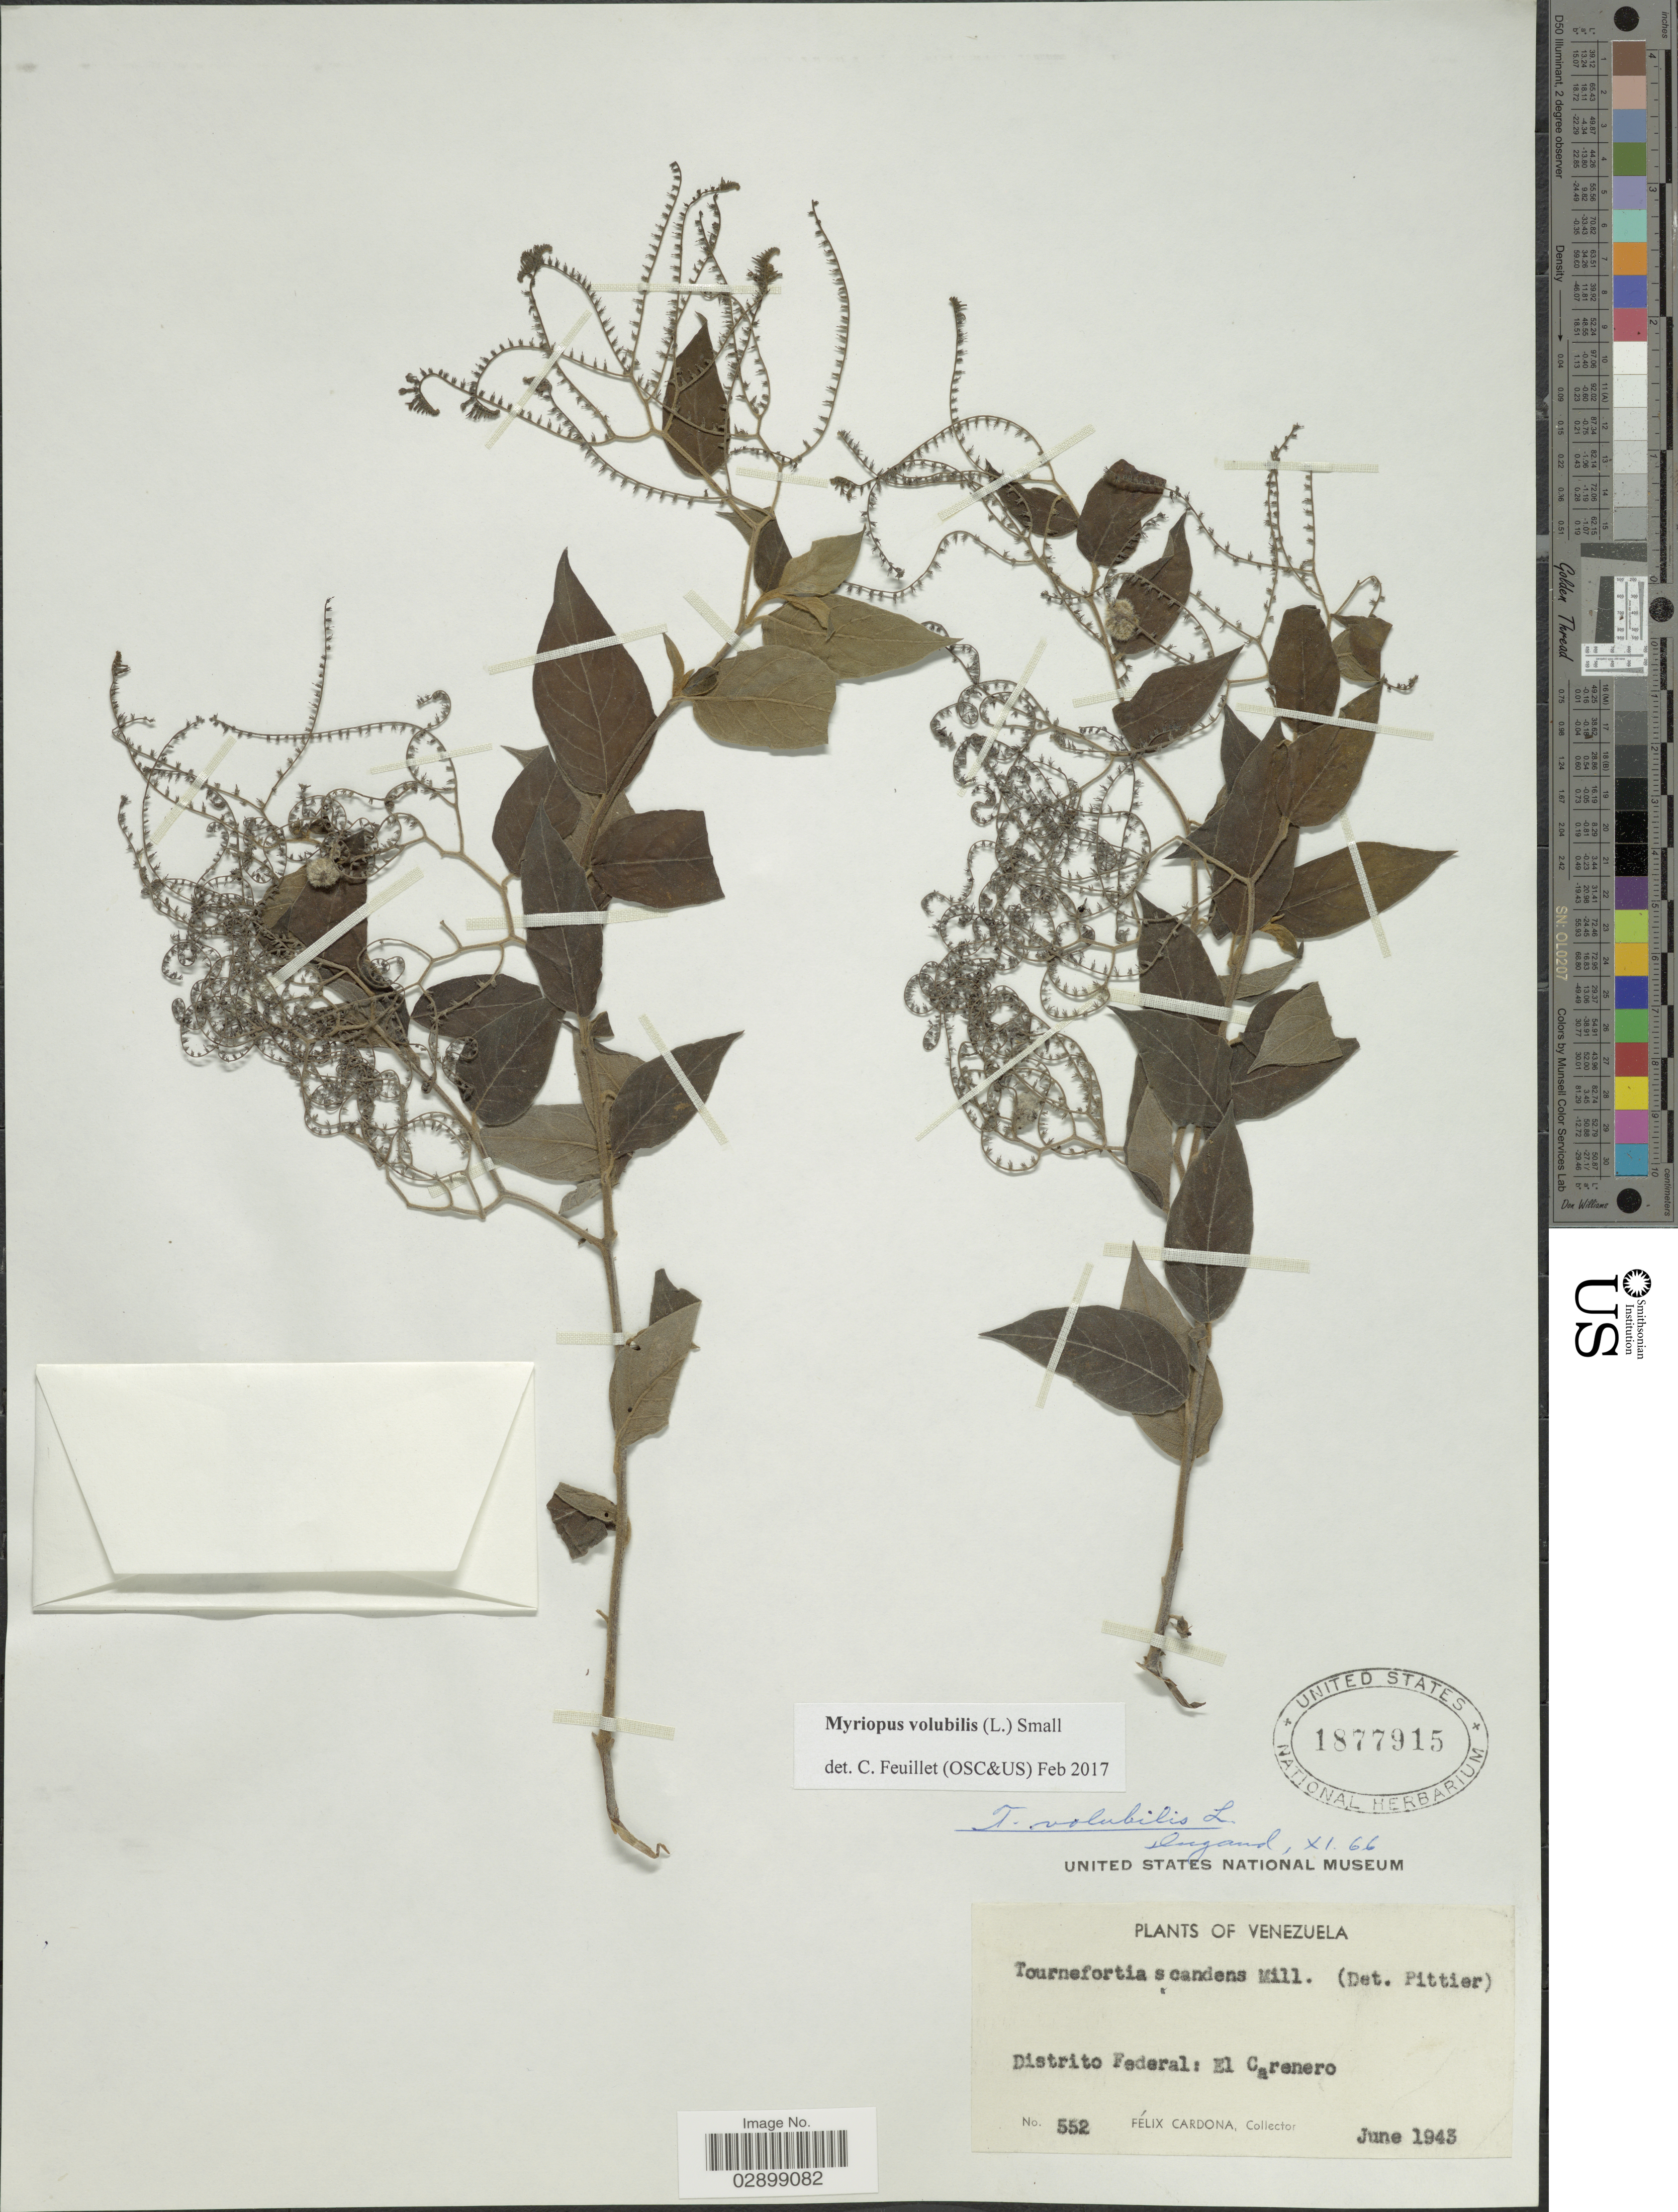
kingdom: Plantae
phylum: Tracheophyta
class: Magnoliopsida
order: Boraginales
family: Heliotropiaceae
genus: Myriopus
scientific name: Myriopus volubilis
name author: (L.) Small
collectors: F. Cardona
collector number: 552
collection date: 1943-06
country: Venezuela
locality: Distrito Federal: El Carenero.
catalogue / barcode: US 1877915